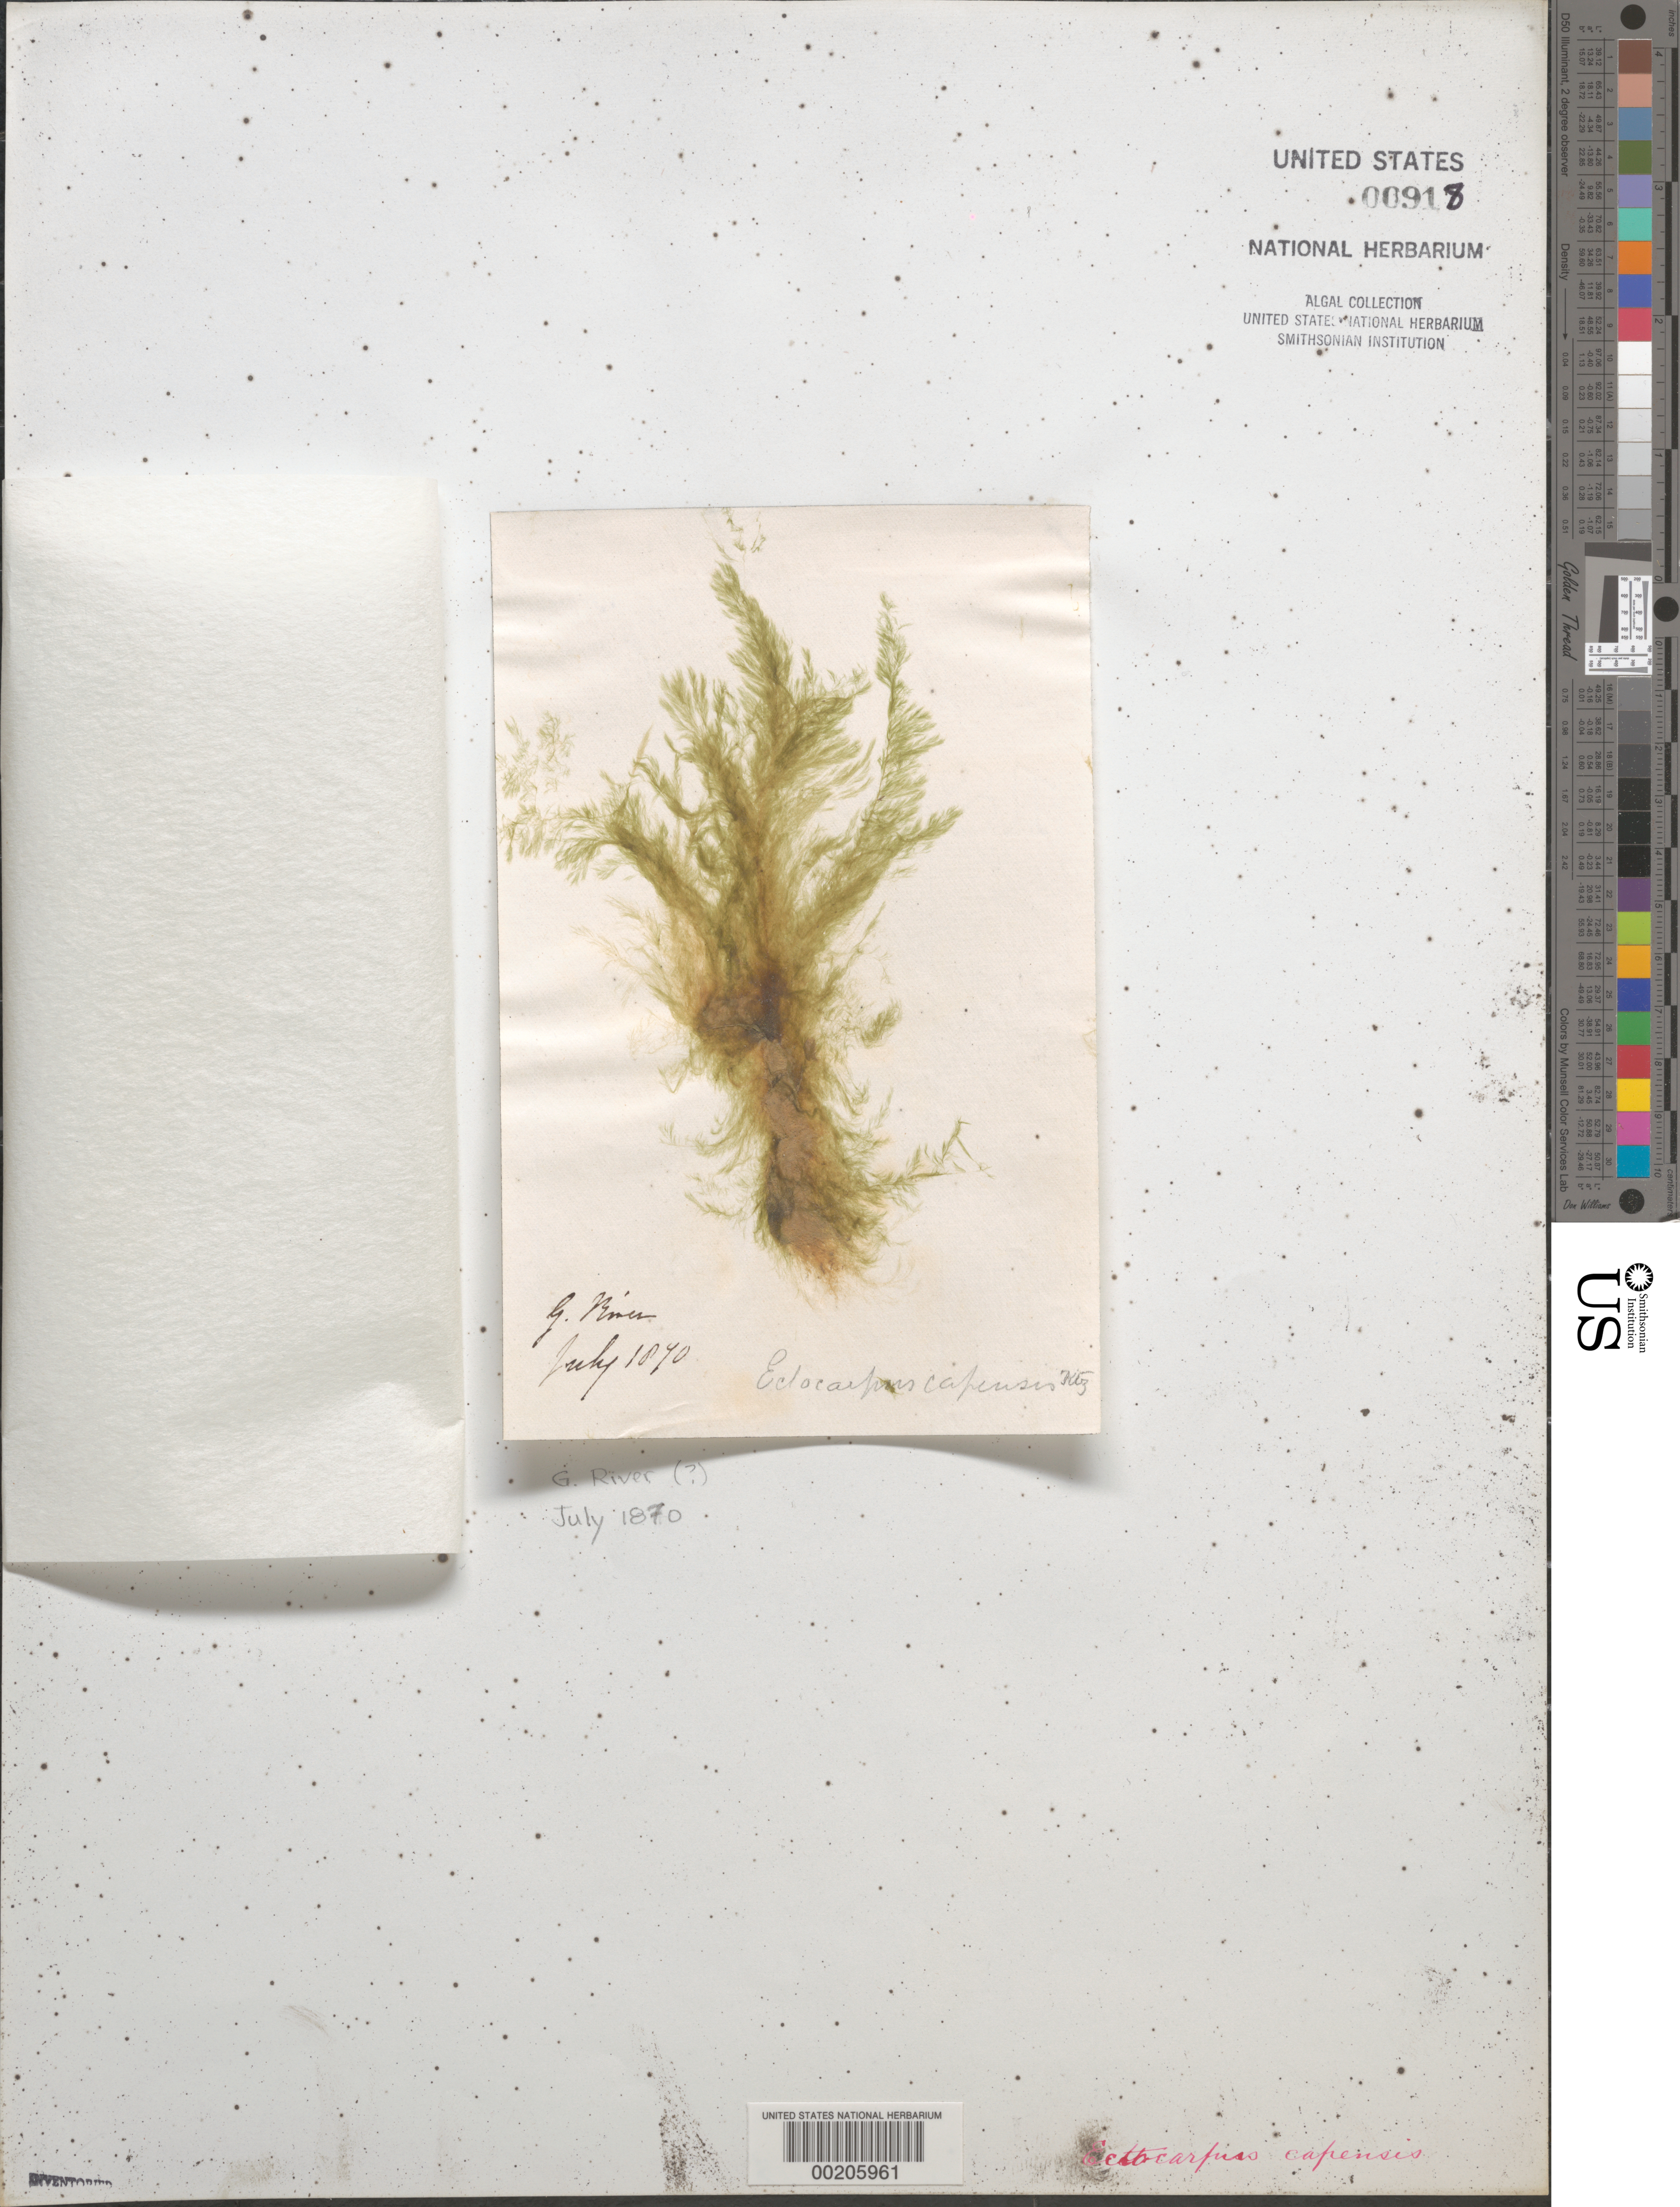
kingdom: Chromista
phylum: Ochrophyta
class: Phaeophyceae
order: Ectocarpales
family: Ectocarpaceae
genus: Ectocarpus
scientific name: Ectocarpus capensis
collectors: G. River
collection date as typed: Jul 1870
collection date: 1870-07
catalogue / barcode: US 918